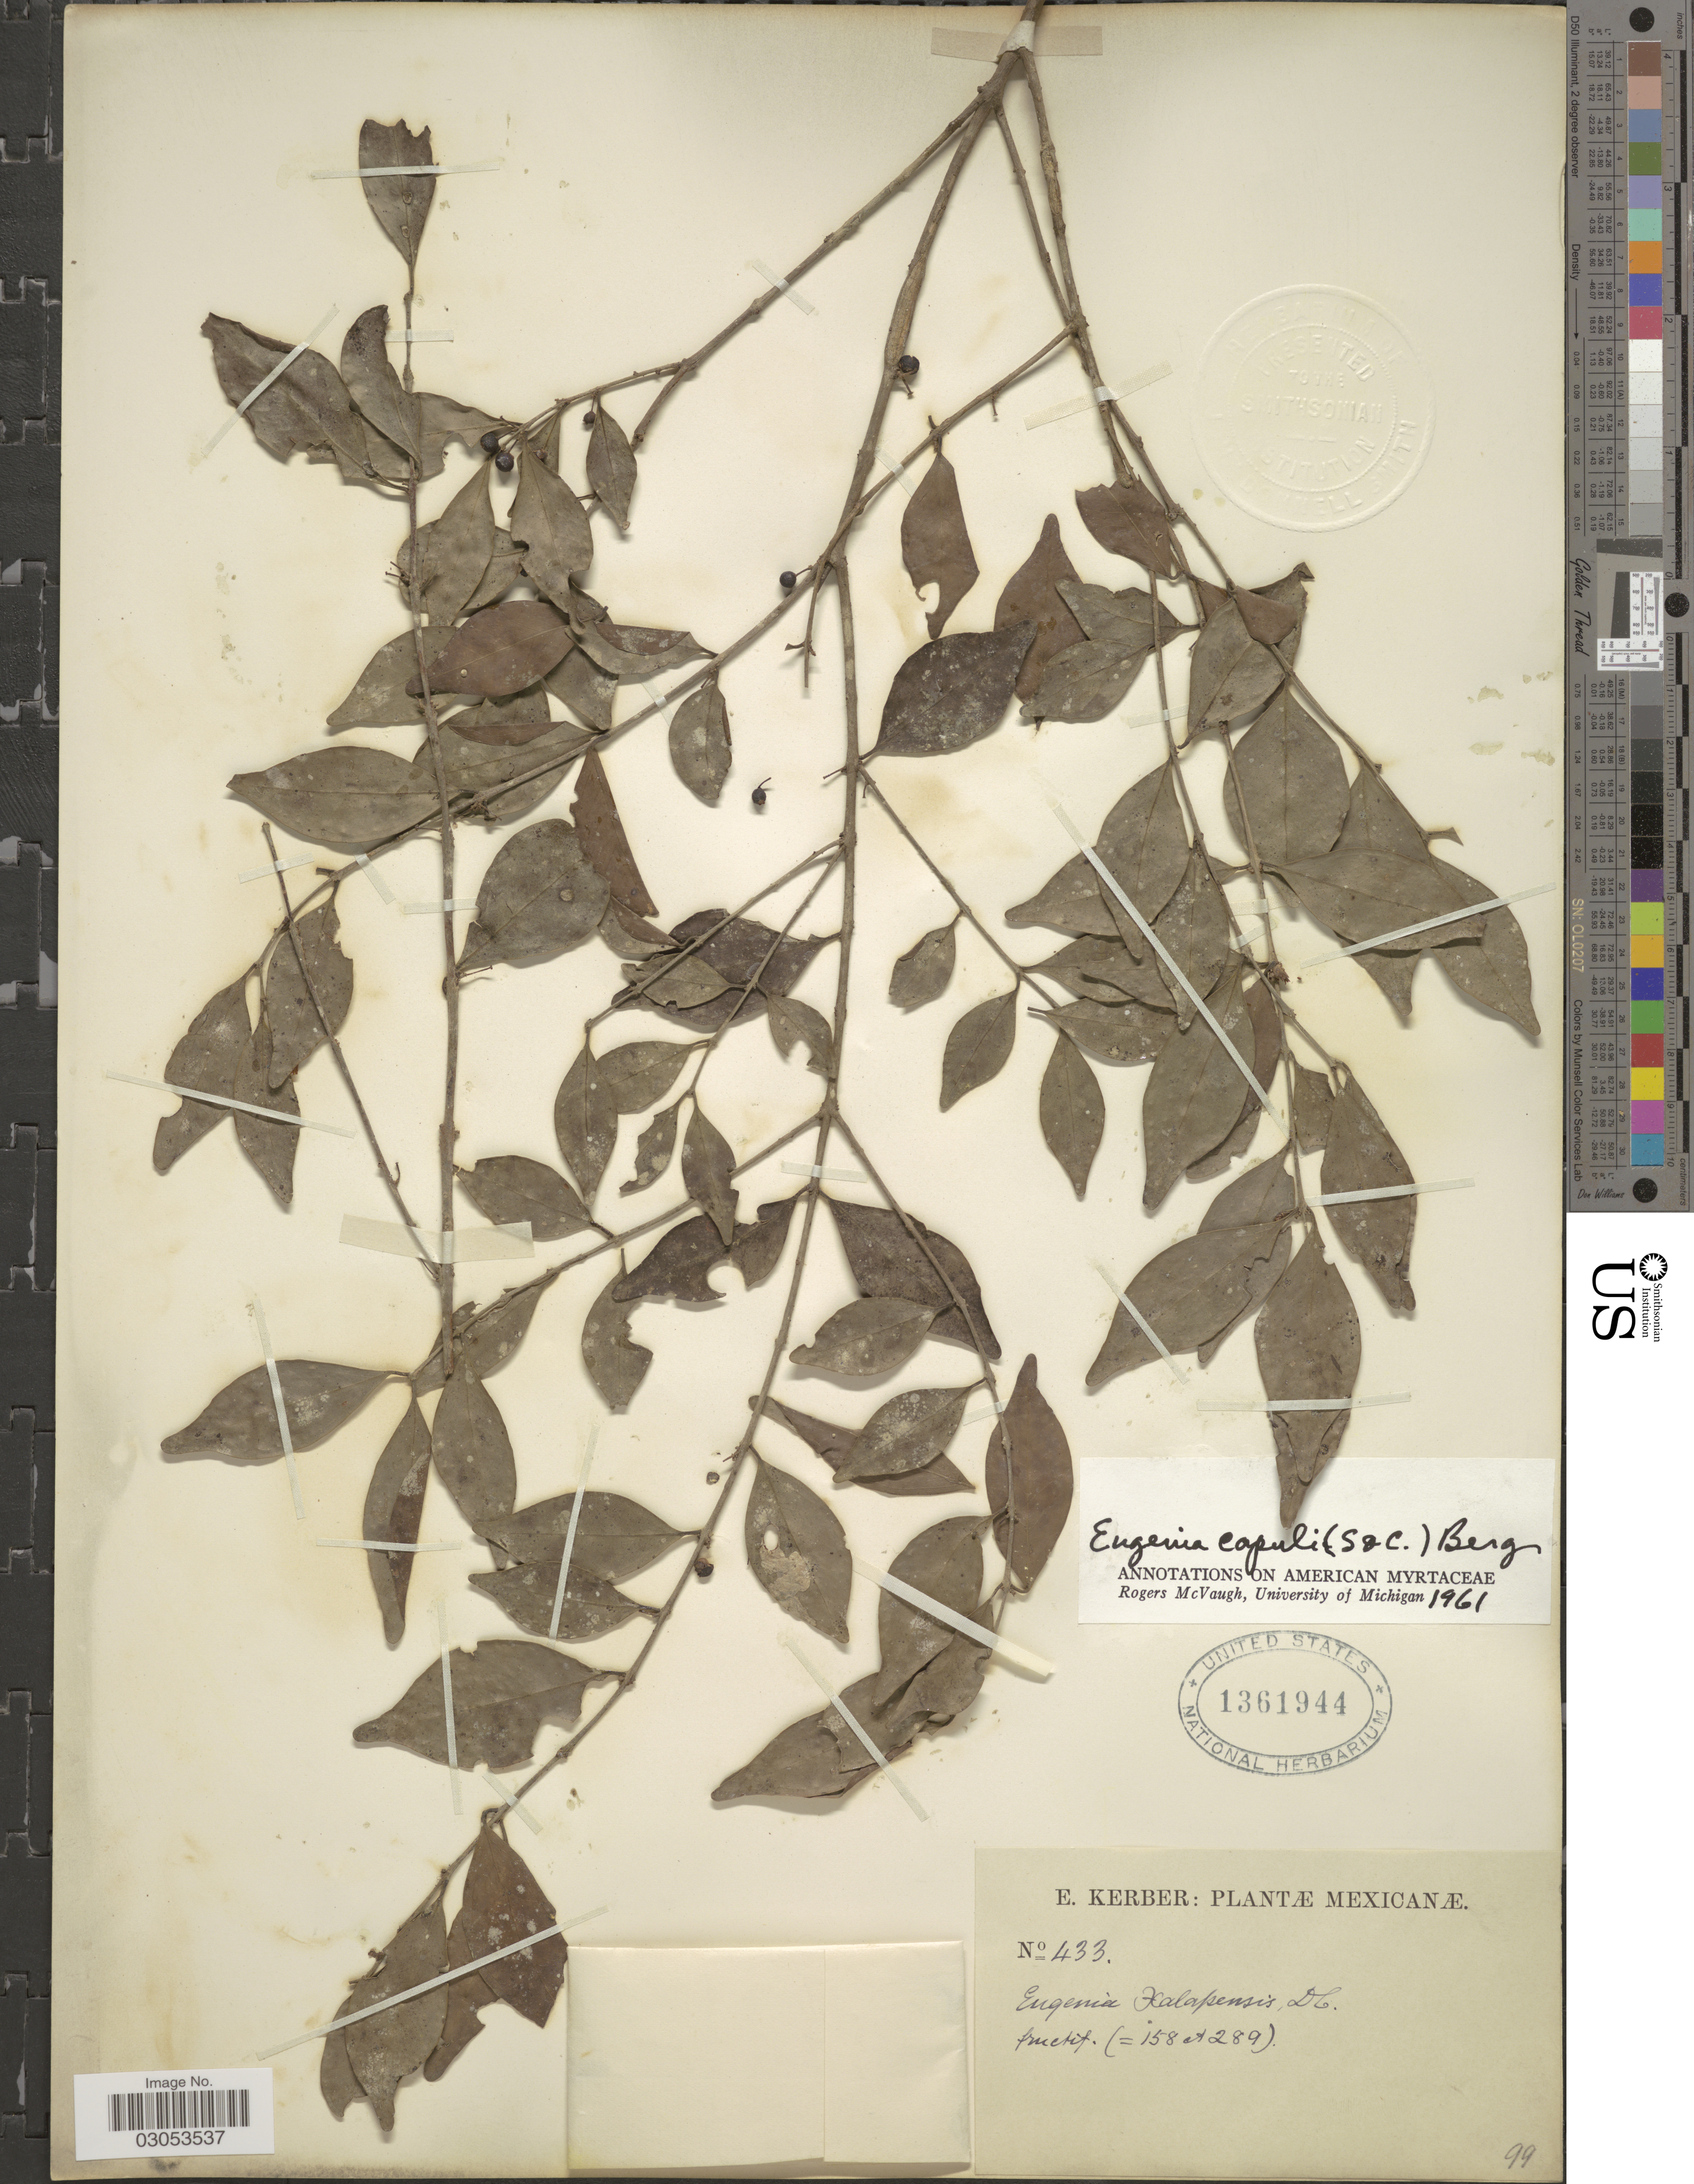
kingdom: Plantae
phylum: Tracheophyta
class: Magnoliopsida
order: Myrtales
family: Myrtaceae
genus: Eugenia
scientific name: Eugenia capuli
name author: (Schltdl. & Cham.) Hook. & Arn.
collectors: E. Kerber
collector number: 433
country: Mexico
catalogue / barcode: US 1361944